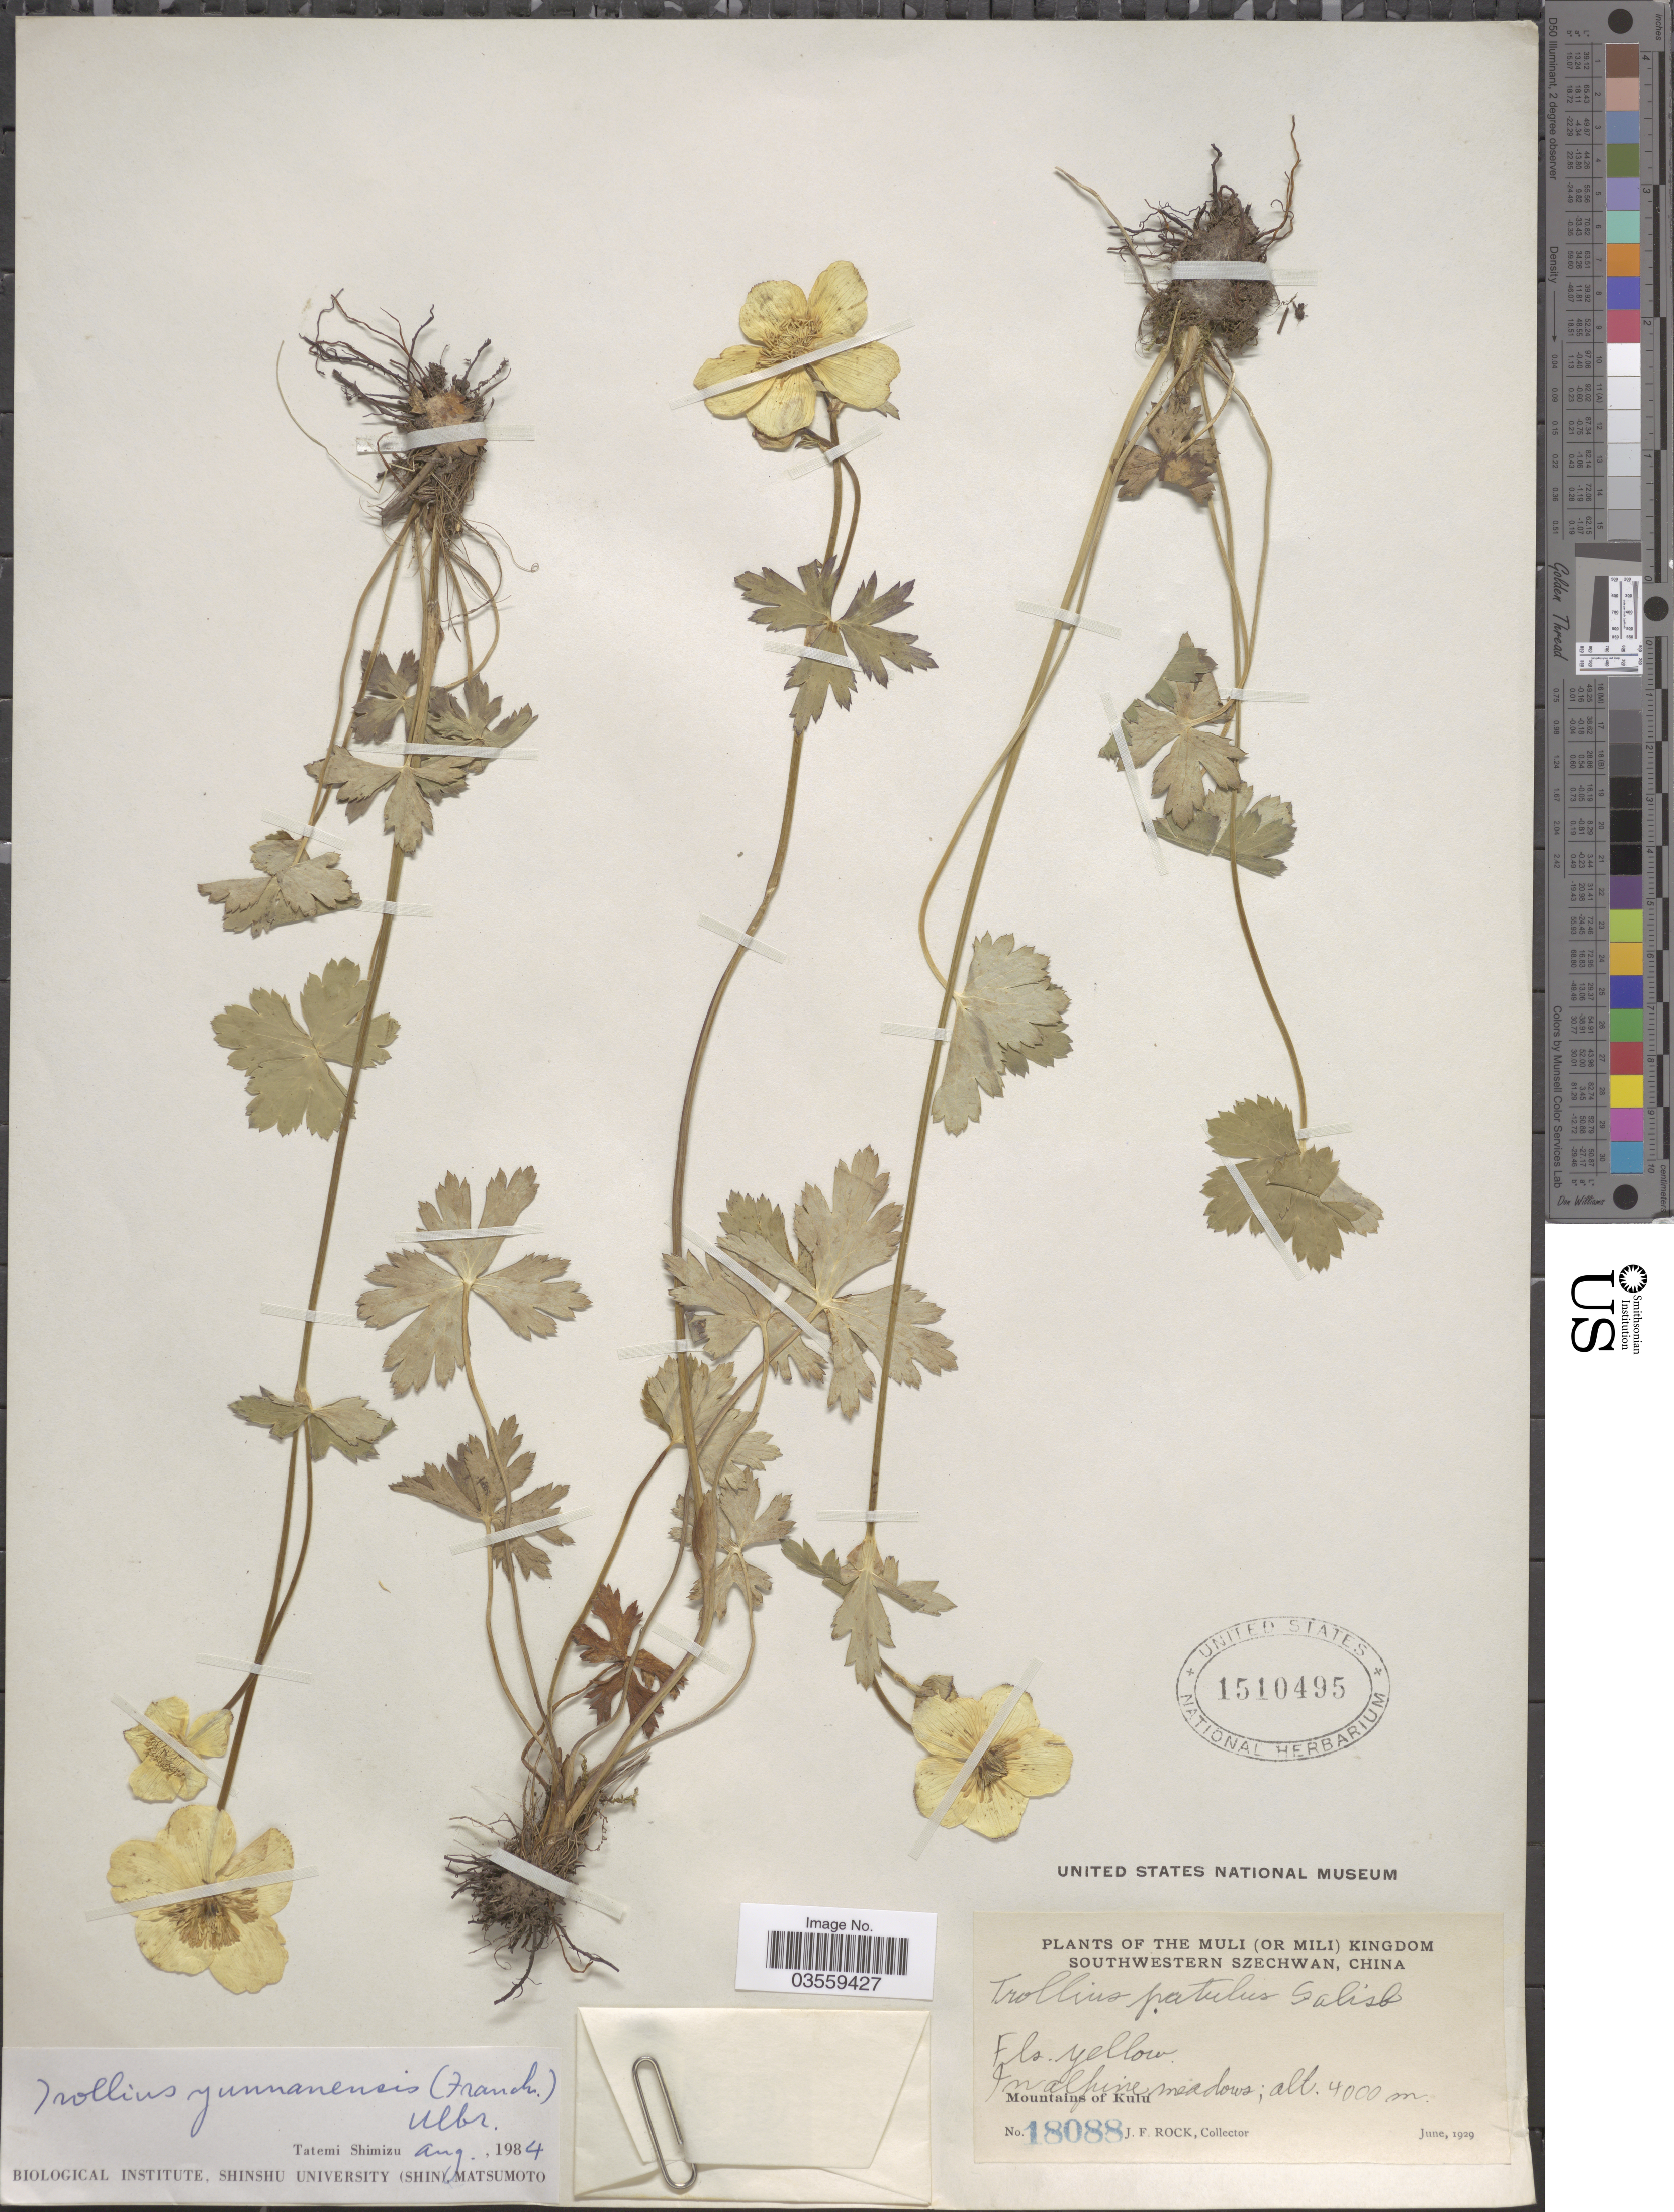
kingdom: Plantae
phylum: Tracheophyta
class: Magnoliopsida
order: Ranunculales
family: Ranunculaceae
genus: Trollius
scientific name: Trollius yunnanensis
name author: Ulbr.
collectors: J. Rock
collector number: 18088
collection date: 1929-06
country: China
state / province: Sichuan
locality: The Muli (or Mili) Kingdom Southwestern Szechwan. In alpine meadows. Mountains of Kulu.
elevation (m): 4000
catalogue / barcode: US 1510495